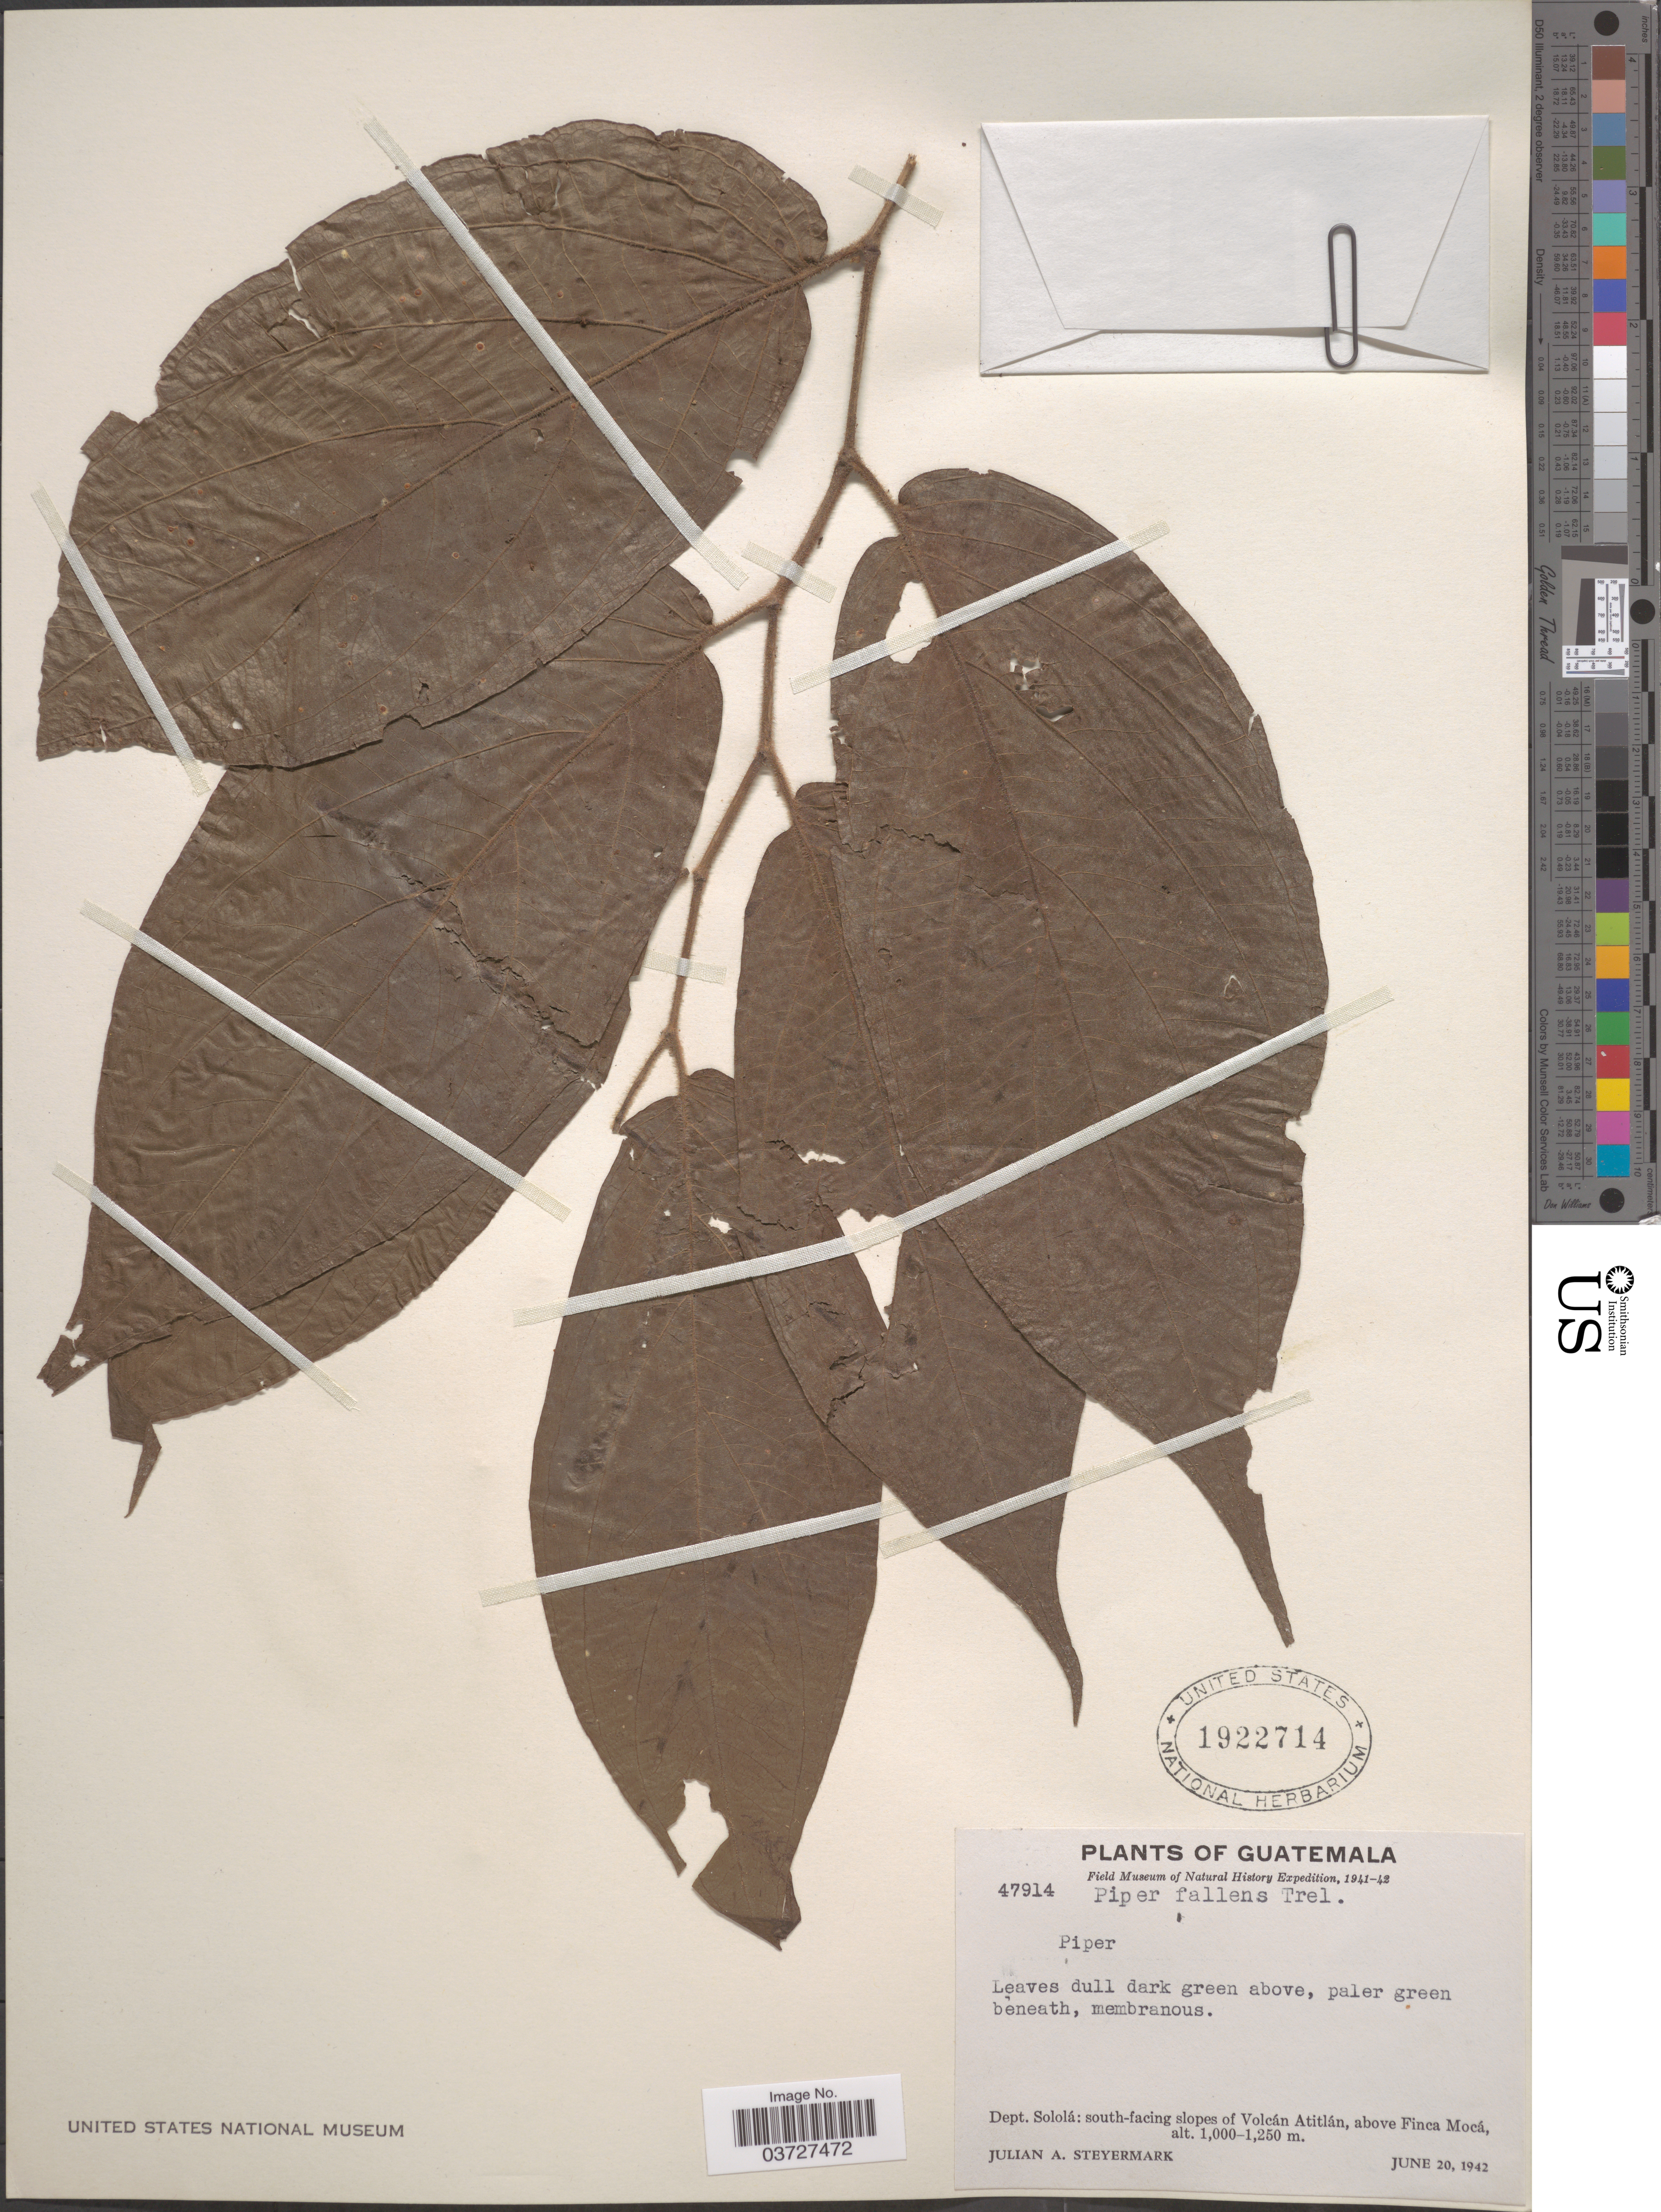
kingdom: Plantae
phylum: Tracheophyta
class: Magnoliopsida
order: Piperales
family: Piperaceae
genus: Piper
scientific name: Piper fallens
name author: Trel.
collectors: J. Steyermark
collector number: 47914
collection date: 1942-06-20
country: Guatemala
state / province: Solola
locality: Dept. Sololá: south-facing slopes of Volcán Atitlán, above Finca Mocá.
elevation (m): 1000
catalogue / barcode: US 1922714